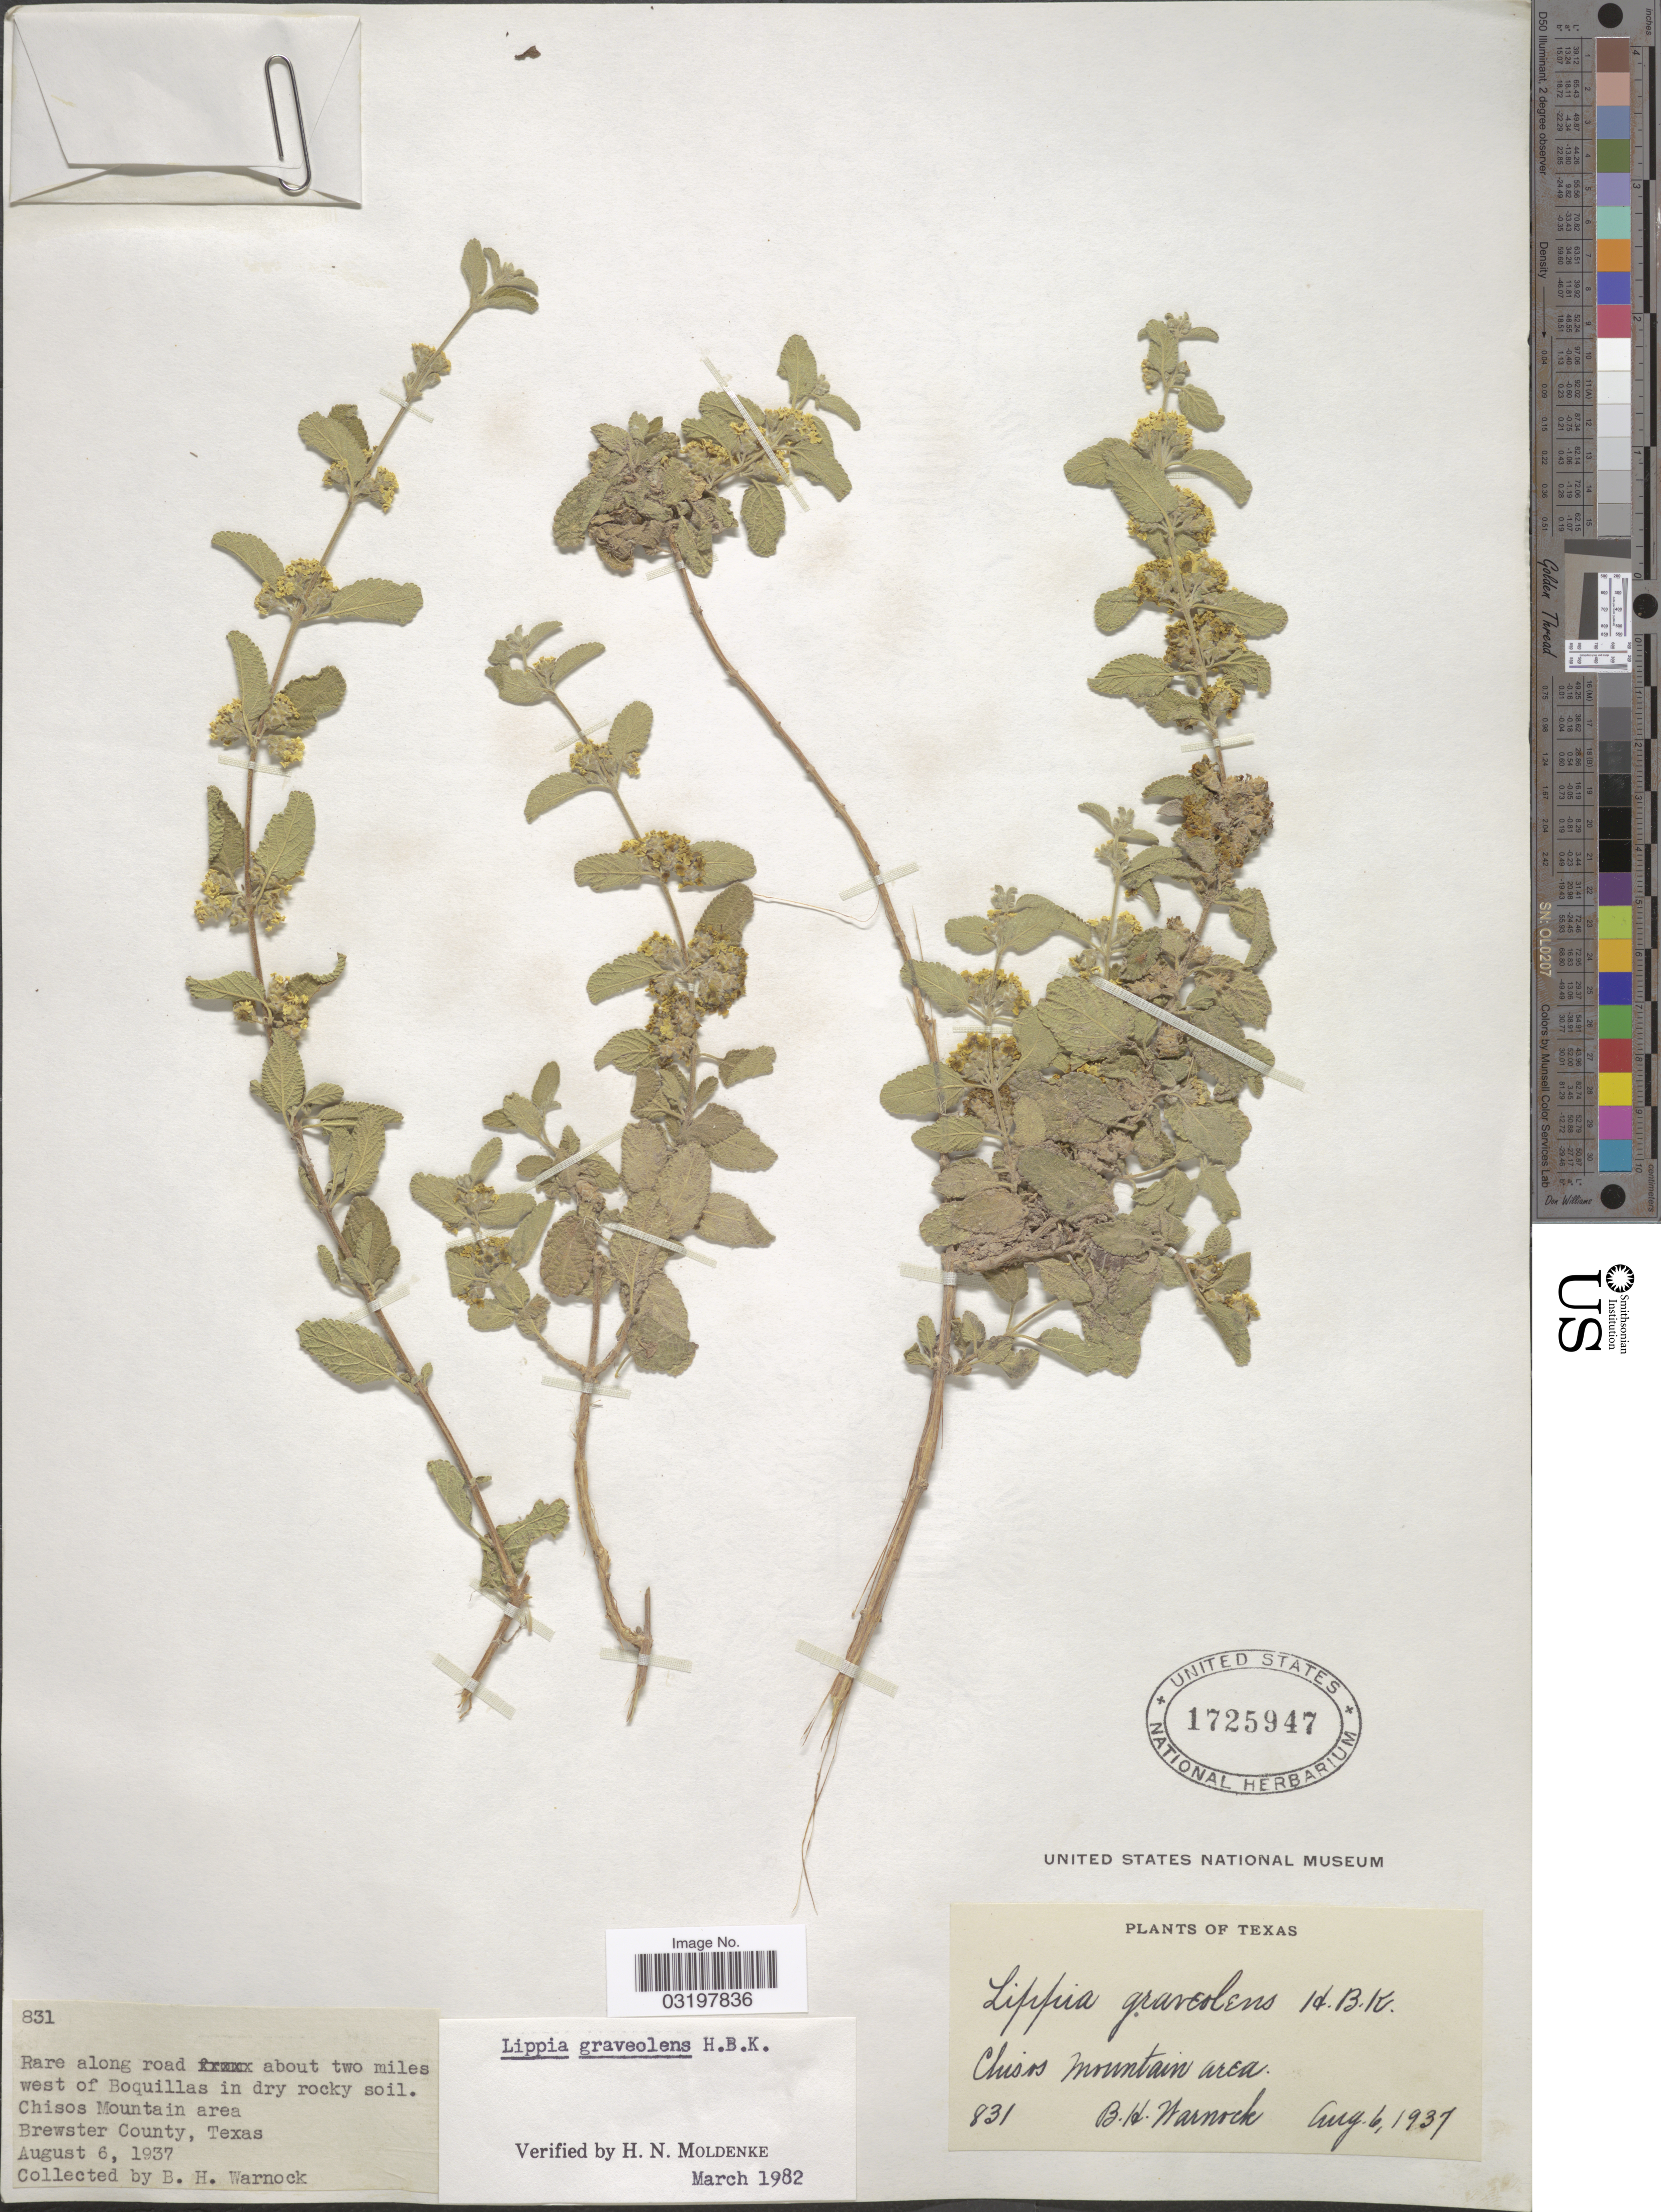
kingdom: Plantae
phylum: Tracheophyta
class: Magnoliopsida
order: Lamiales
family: Verbenaceae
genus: Lippia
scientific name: Lippia graveolens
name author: Kunth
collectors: B. H. Warnock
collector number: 831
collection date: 1937-08-06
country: United States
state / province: Texas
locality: Rare along road about two miles west of Boquillas in dry rocky soil. Chisos Mountain area, Brewster County.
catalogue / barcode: US 1725947